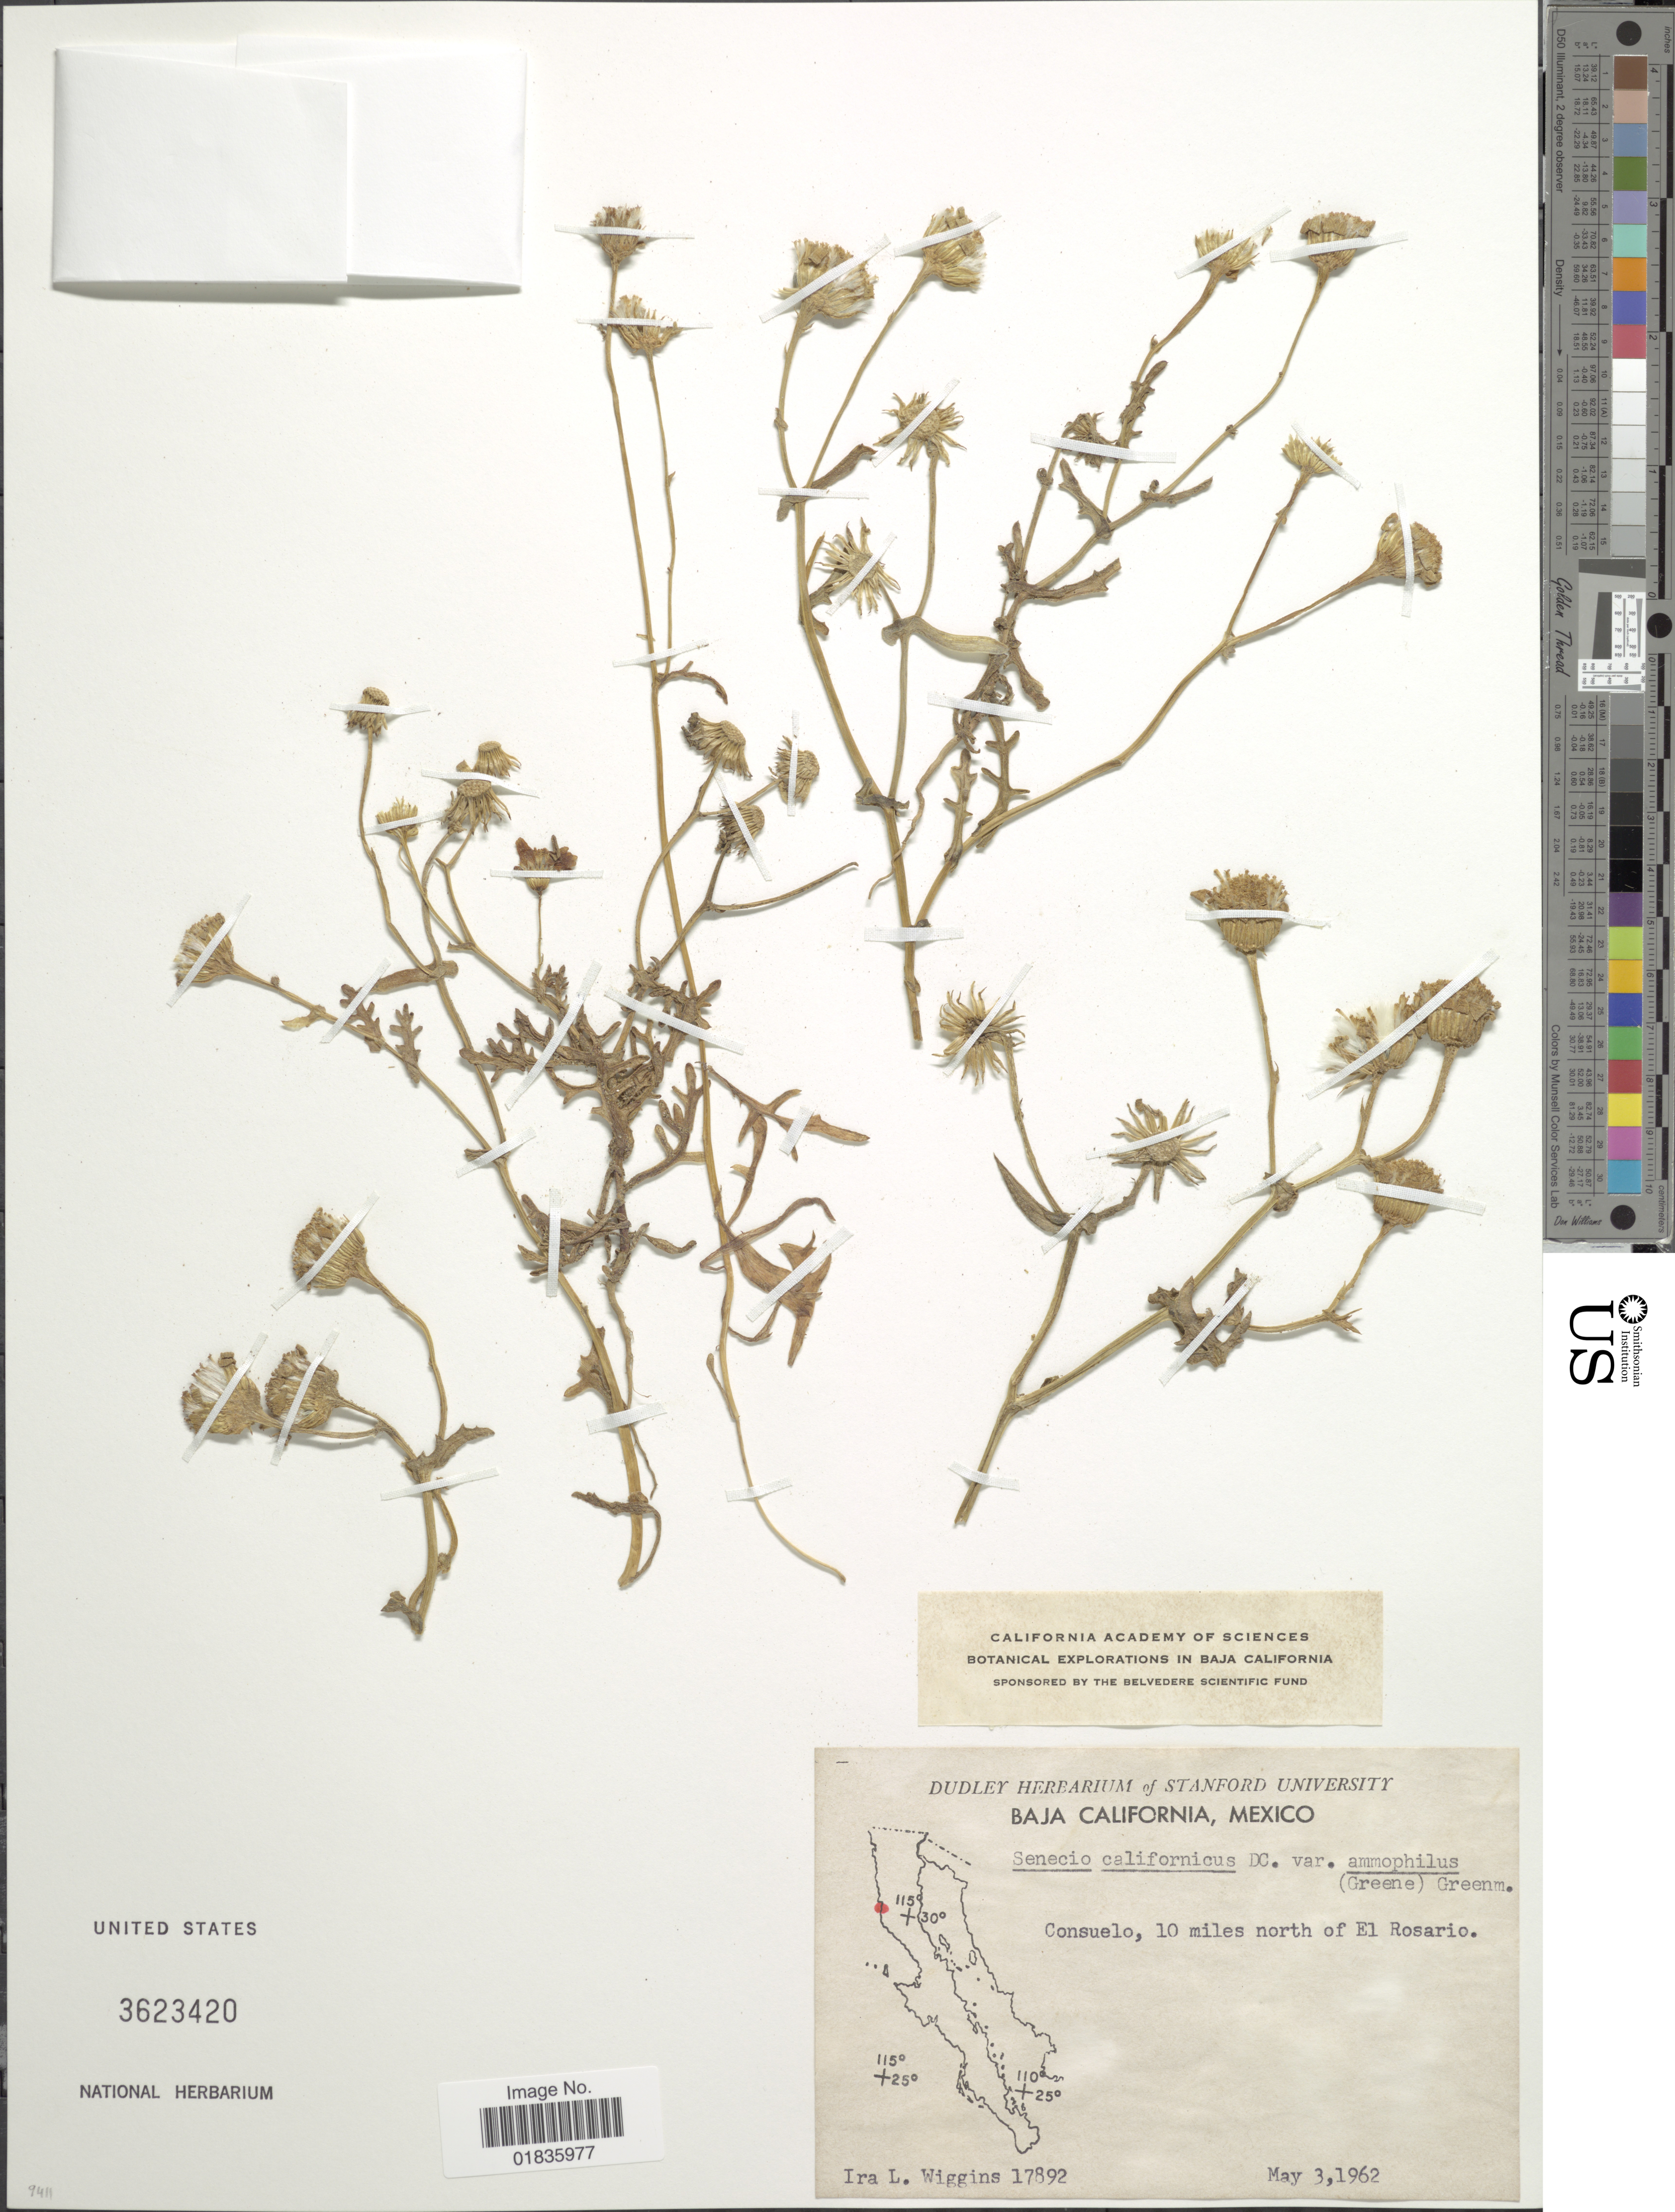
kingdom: Plantae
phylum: Tracheophyta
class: Magnoliopsida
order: Asterales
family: Asteraceae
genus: Senecio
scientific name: Senecio californicus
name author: DC.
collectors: I. L. Wiggins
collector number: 17892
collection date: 1962-05-03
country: Mexico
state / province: Baja California Norte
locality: Consuelo, 10 miles north of El Rosario.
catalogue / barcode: US 3623420